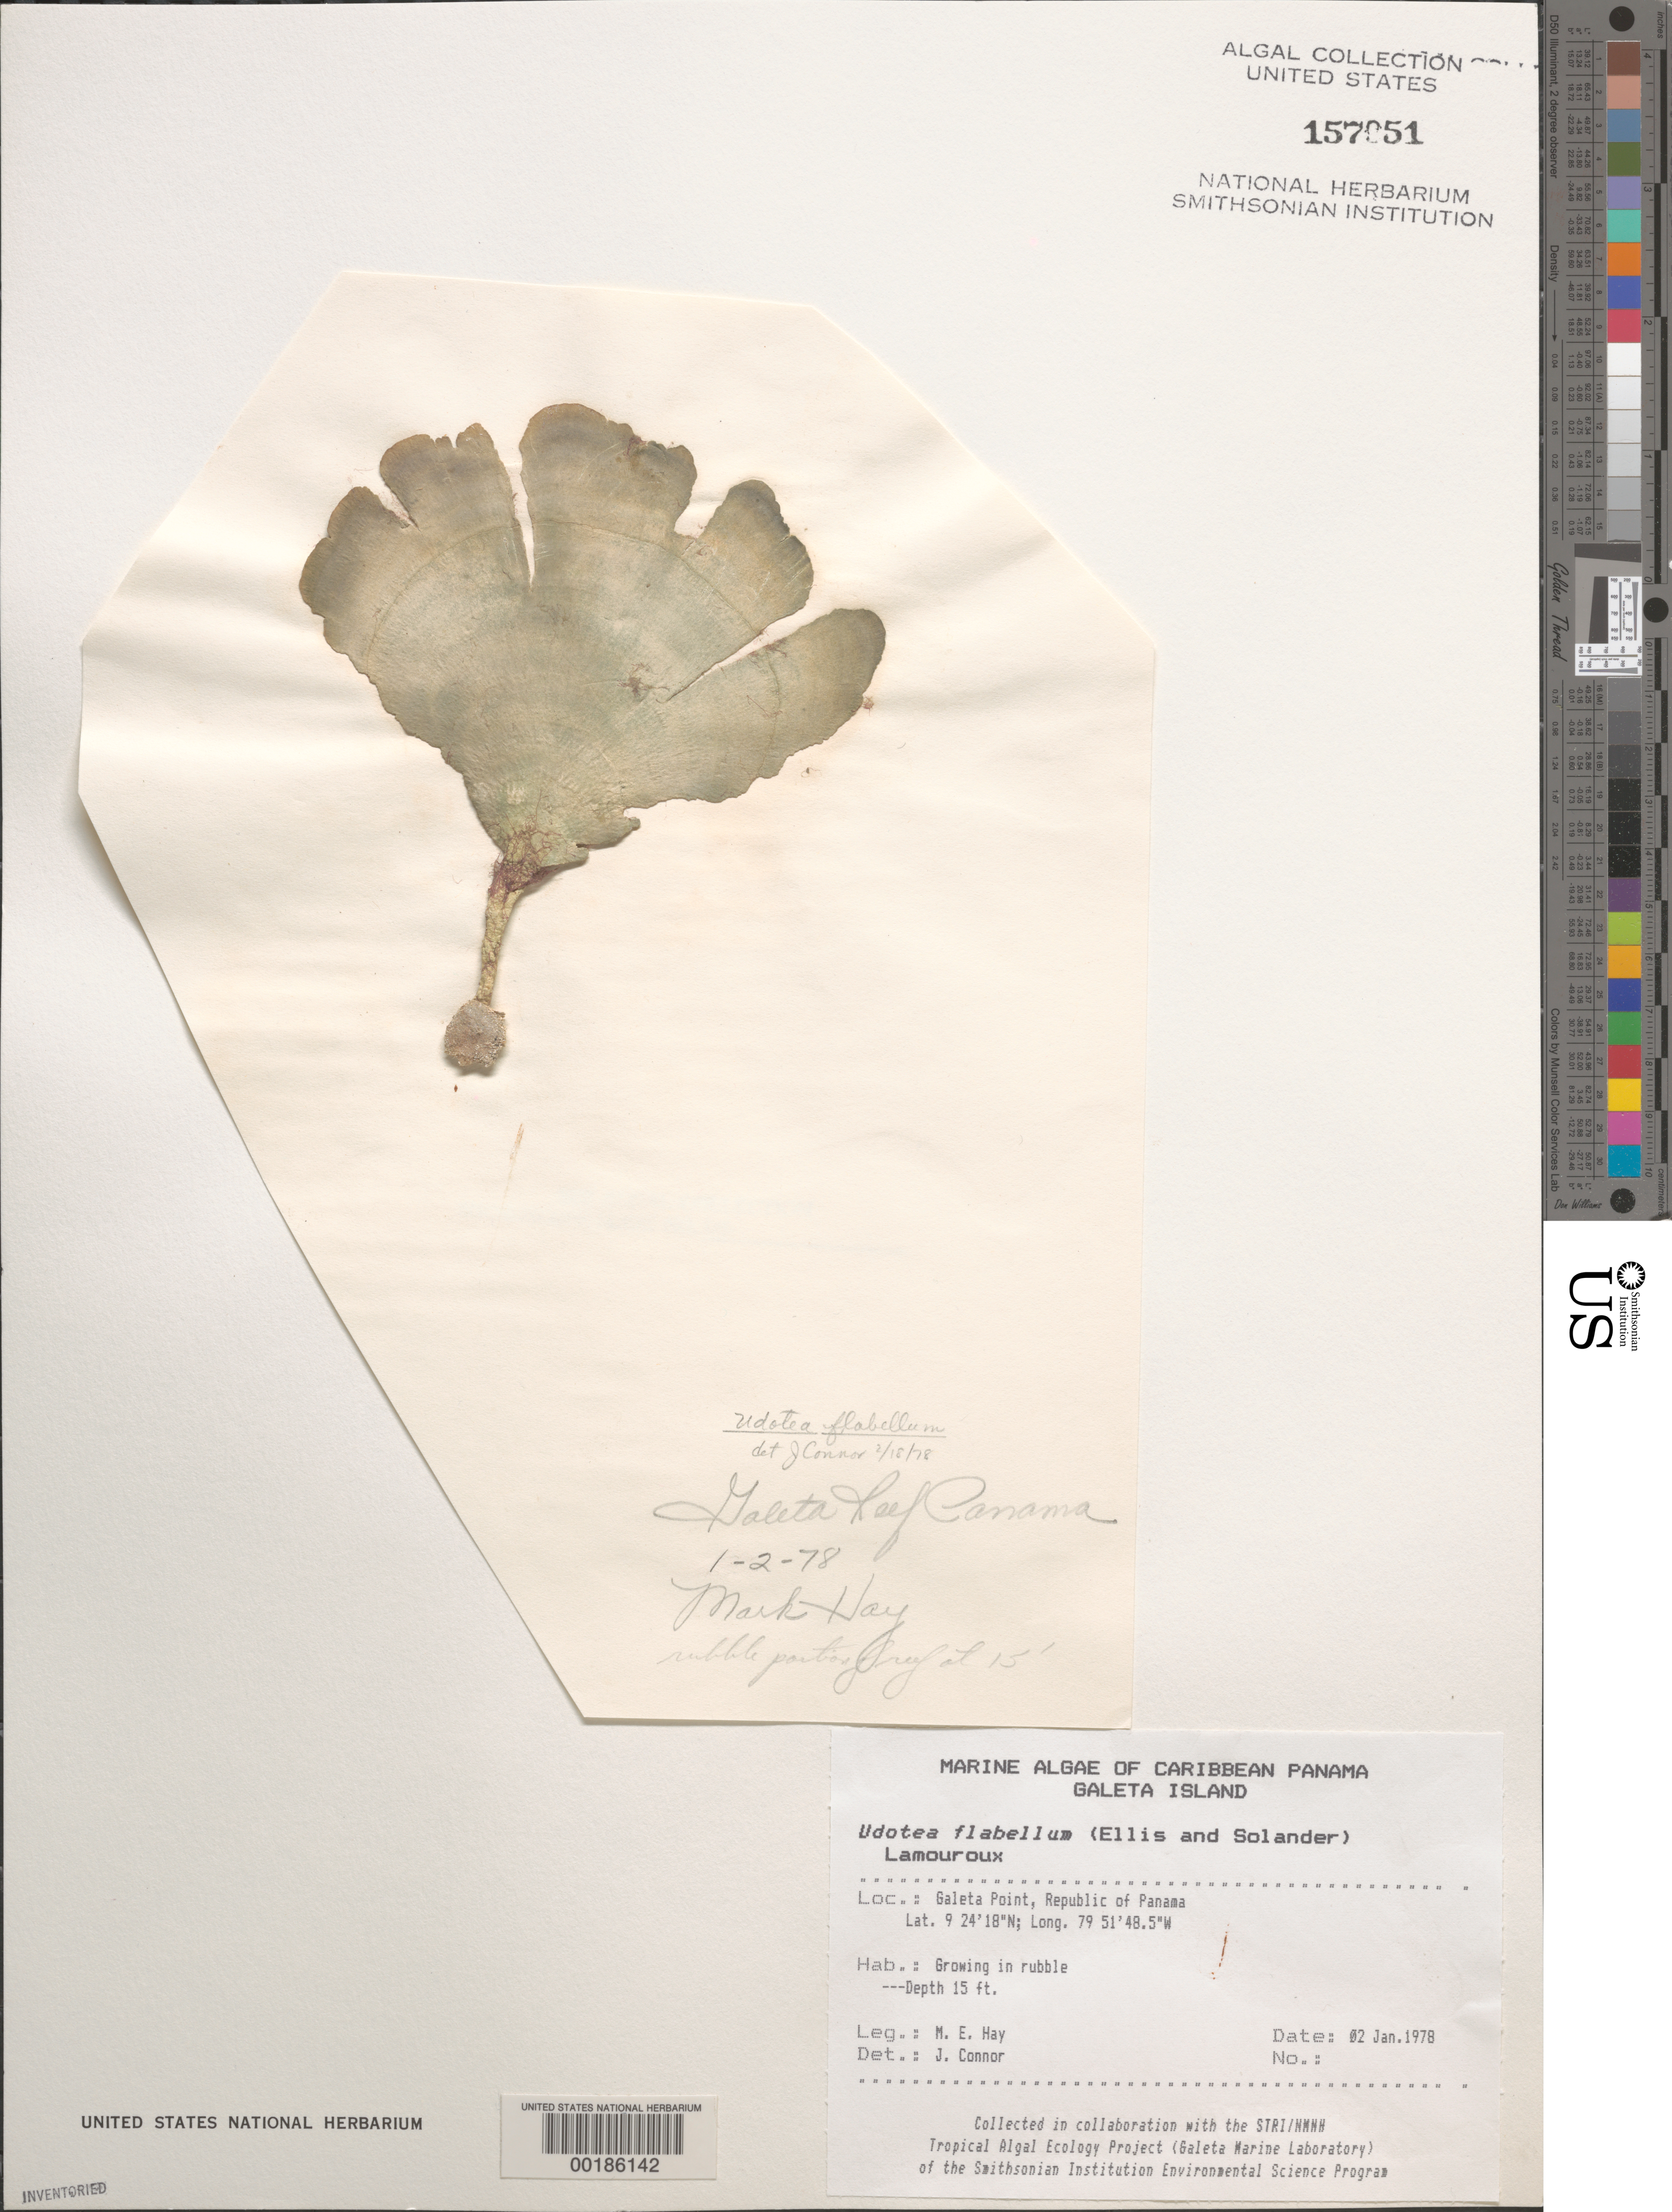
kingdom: Plantae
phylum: Chlorophyta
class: Ulvophyceae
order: Bryopsidales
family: Udoteaceae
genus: Udotea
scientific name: Udotea flabellum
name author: (J. Ellis & Sol.) M. Howe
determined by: Connor, J.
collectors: M. E. Hay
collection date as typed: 02 Jan 1978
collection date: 1978-01-02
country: Panama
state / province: Colón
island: Galeta Island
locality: Galeta Point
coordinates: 9 24' 18" N, 79 51' 48.5" W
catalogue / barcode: US 157051